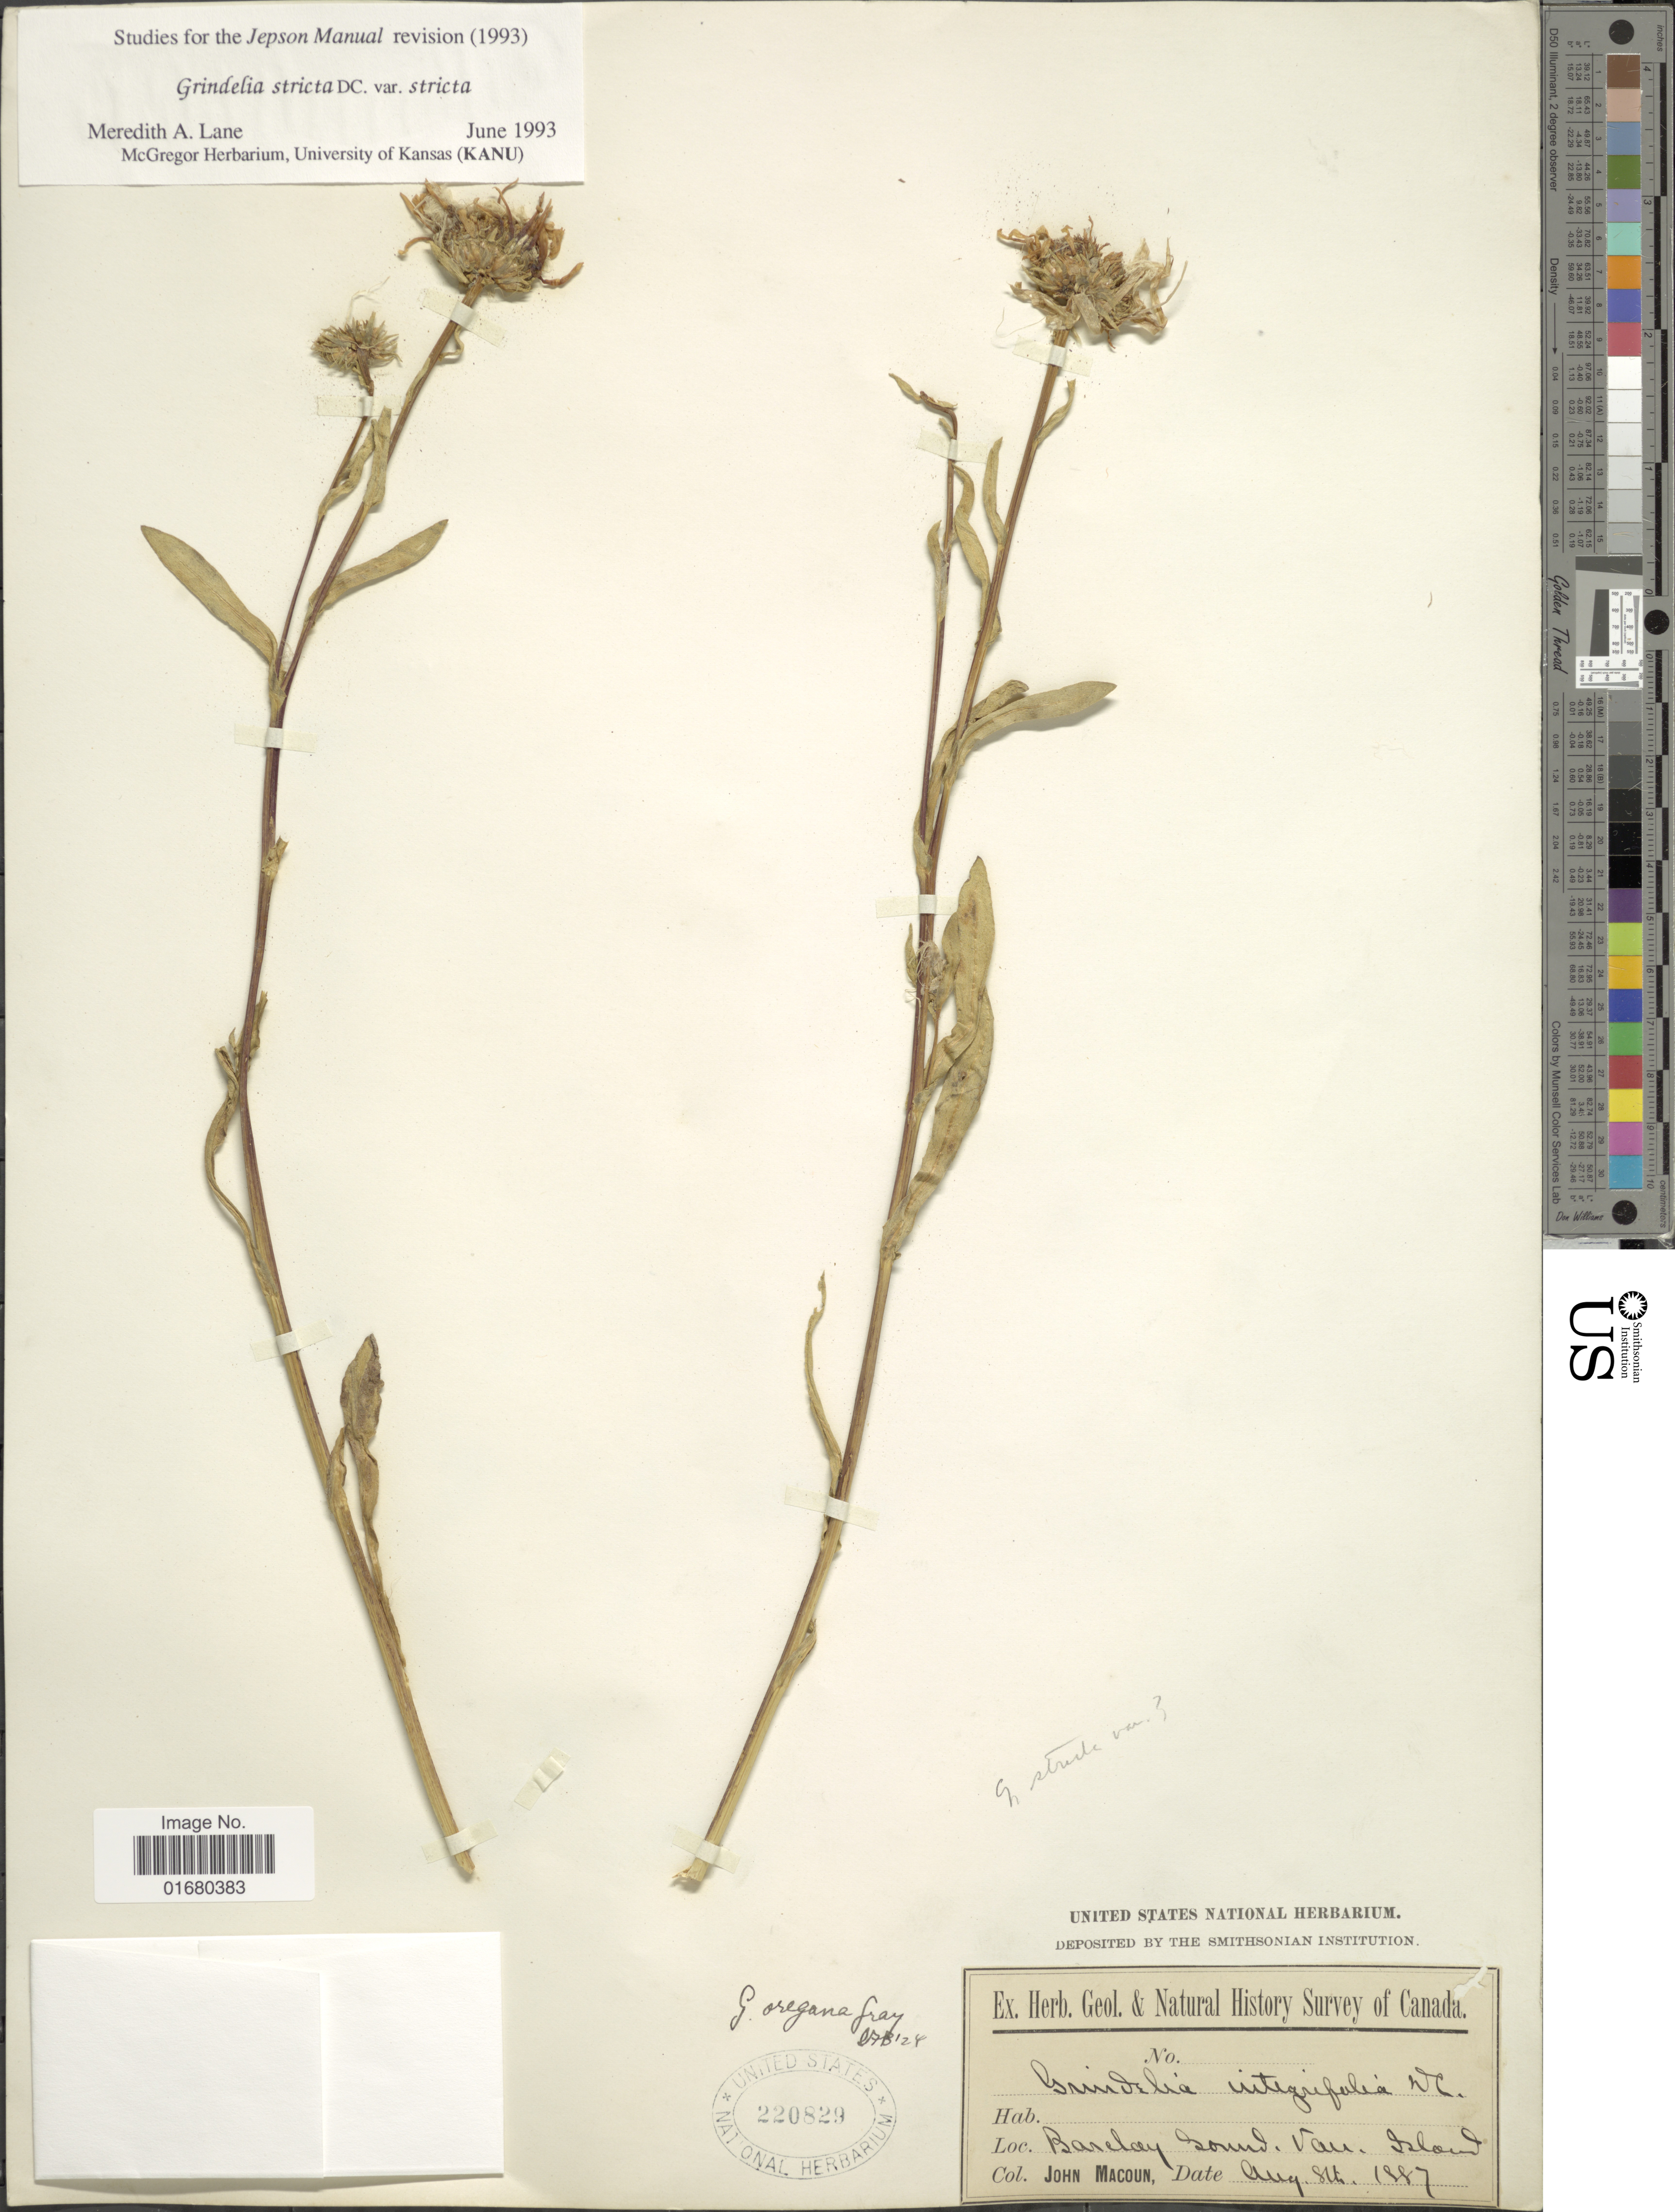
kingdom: Plantae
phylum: Tracheophyta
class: Magnoliopsida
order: Asterales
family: Asteraceae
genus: Grindelia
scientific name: Grindelia stricta var. stricta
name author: DC.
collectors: J. Macoun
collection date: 1887-08-08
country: Canada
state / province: British Columbia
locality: Barkley Sound Van. Island.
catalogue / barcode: US 220829